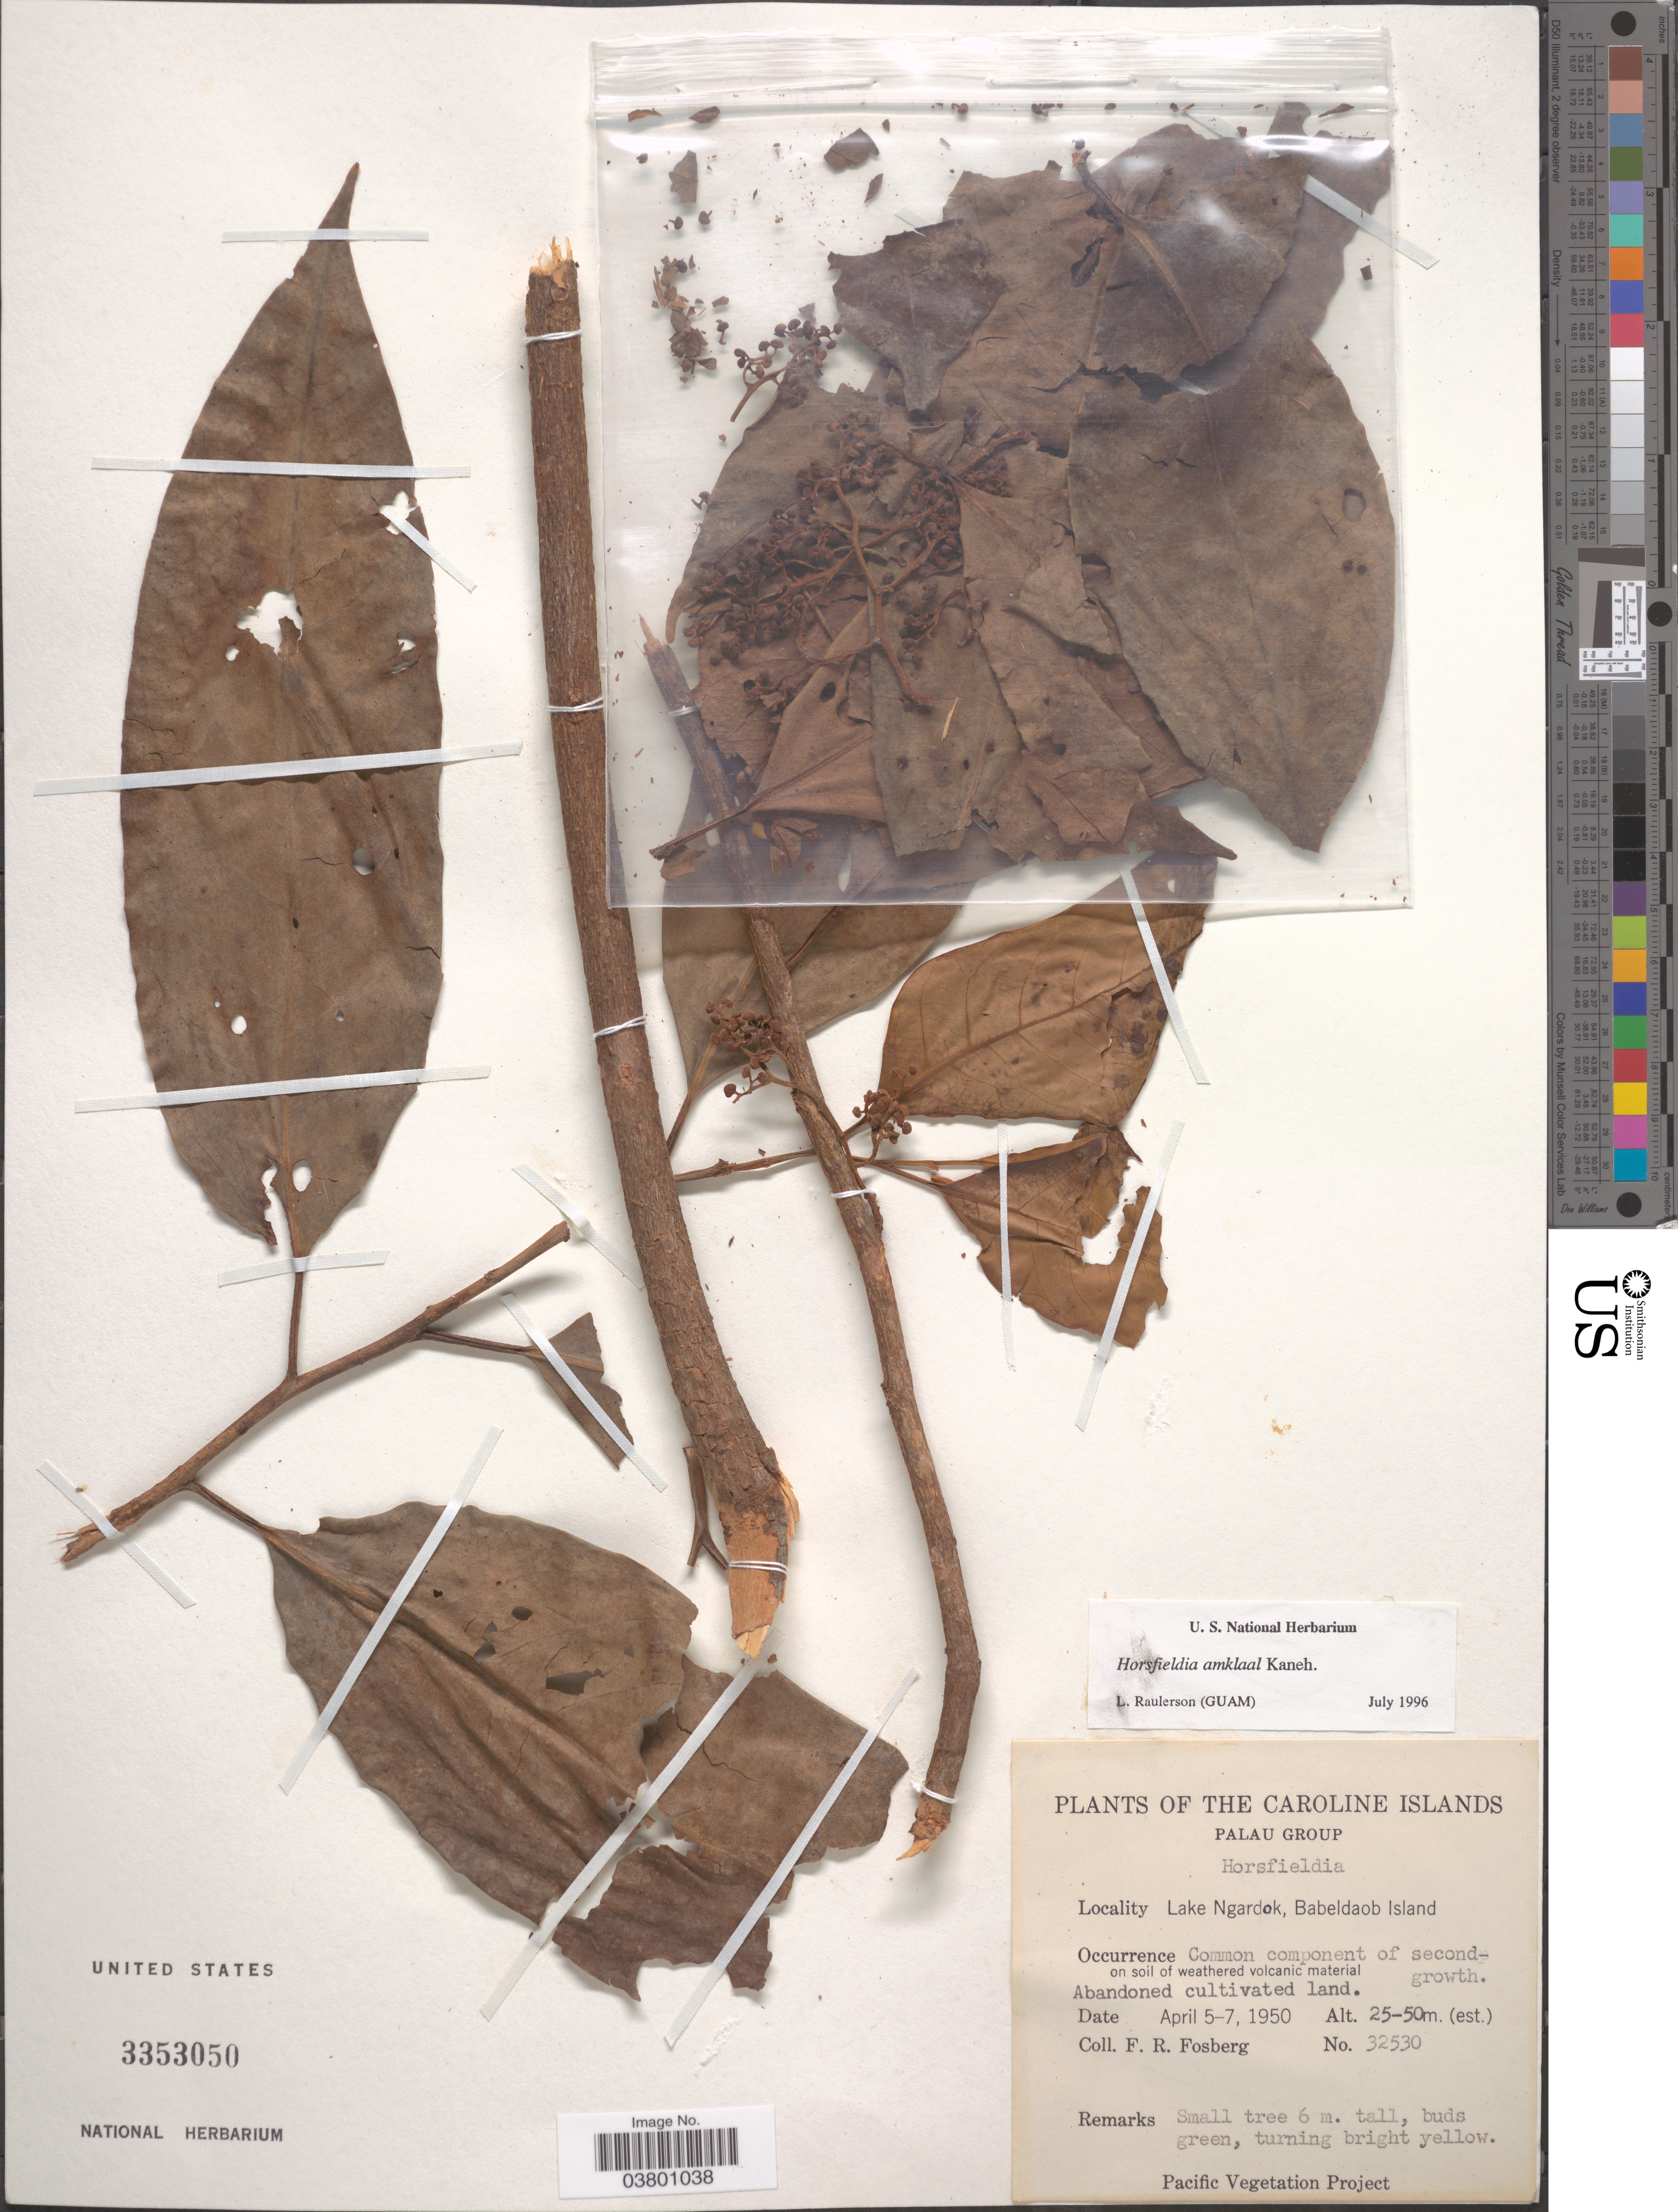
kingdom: Plantae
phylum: Tracheophyta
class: Magnoliopsida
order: Magnoliales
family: Myristicaceae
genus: Horsfieldia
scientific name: Horsfieldia irya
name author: (Gaertn.) Warb.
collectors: F. R. Fosberg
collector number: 32530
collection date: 1950-04-05/1950-04-07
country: Palau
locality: The Caroline Islands. Palau Group. Lake Ngardok, Babeldaob Island.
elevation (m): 25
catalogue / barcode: US 3353050